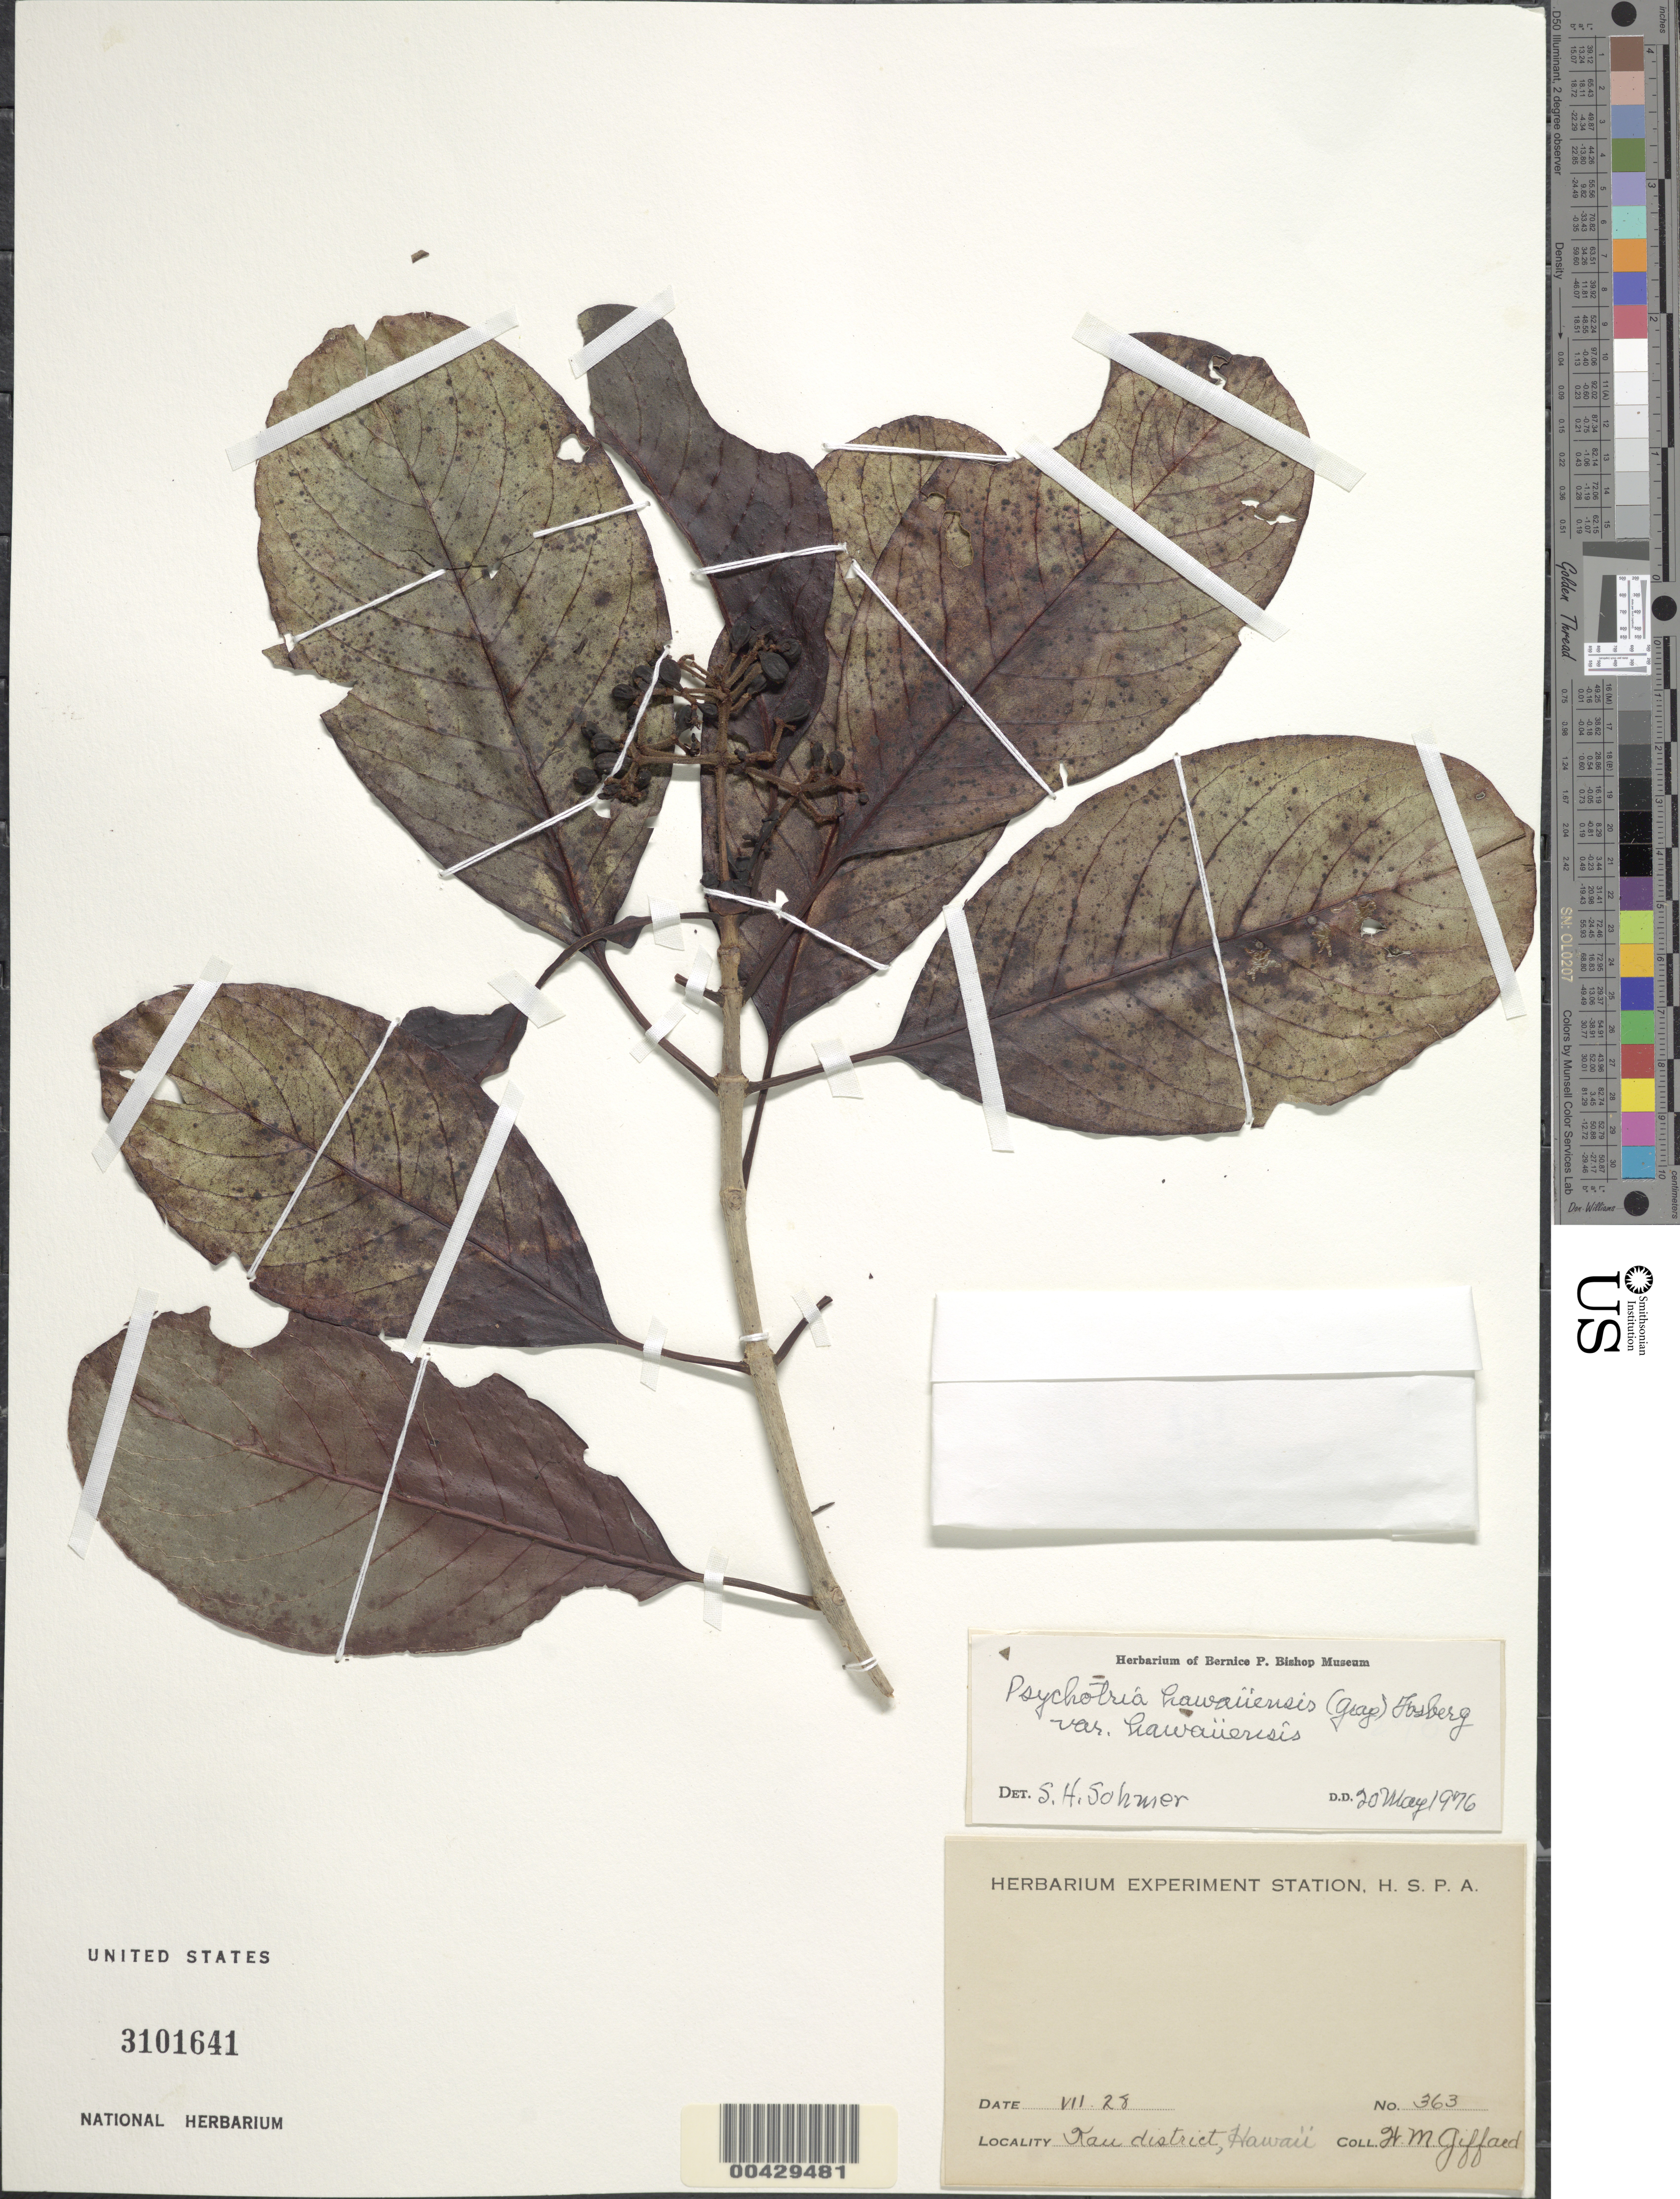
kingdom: Plantae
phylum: Tracheophyta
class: Magnoliopsida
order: Gentianales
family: Rubiaceae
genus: Psychotria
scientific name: Psychotria hawaiiensis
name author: (A. Gray) Fosberg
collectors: H. Gifford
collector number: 363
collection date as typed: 28 Jul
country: United States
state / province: Hawaii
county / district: Hawaii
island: Hawaii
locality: Kau district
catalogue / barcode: US 3101641